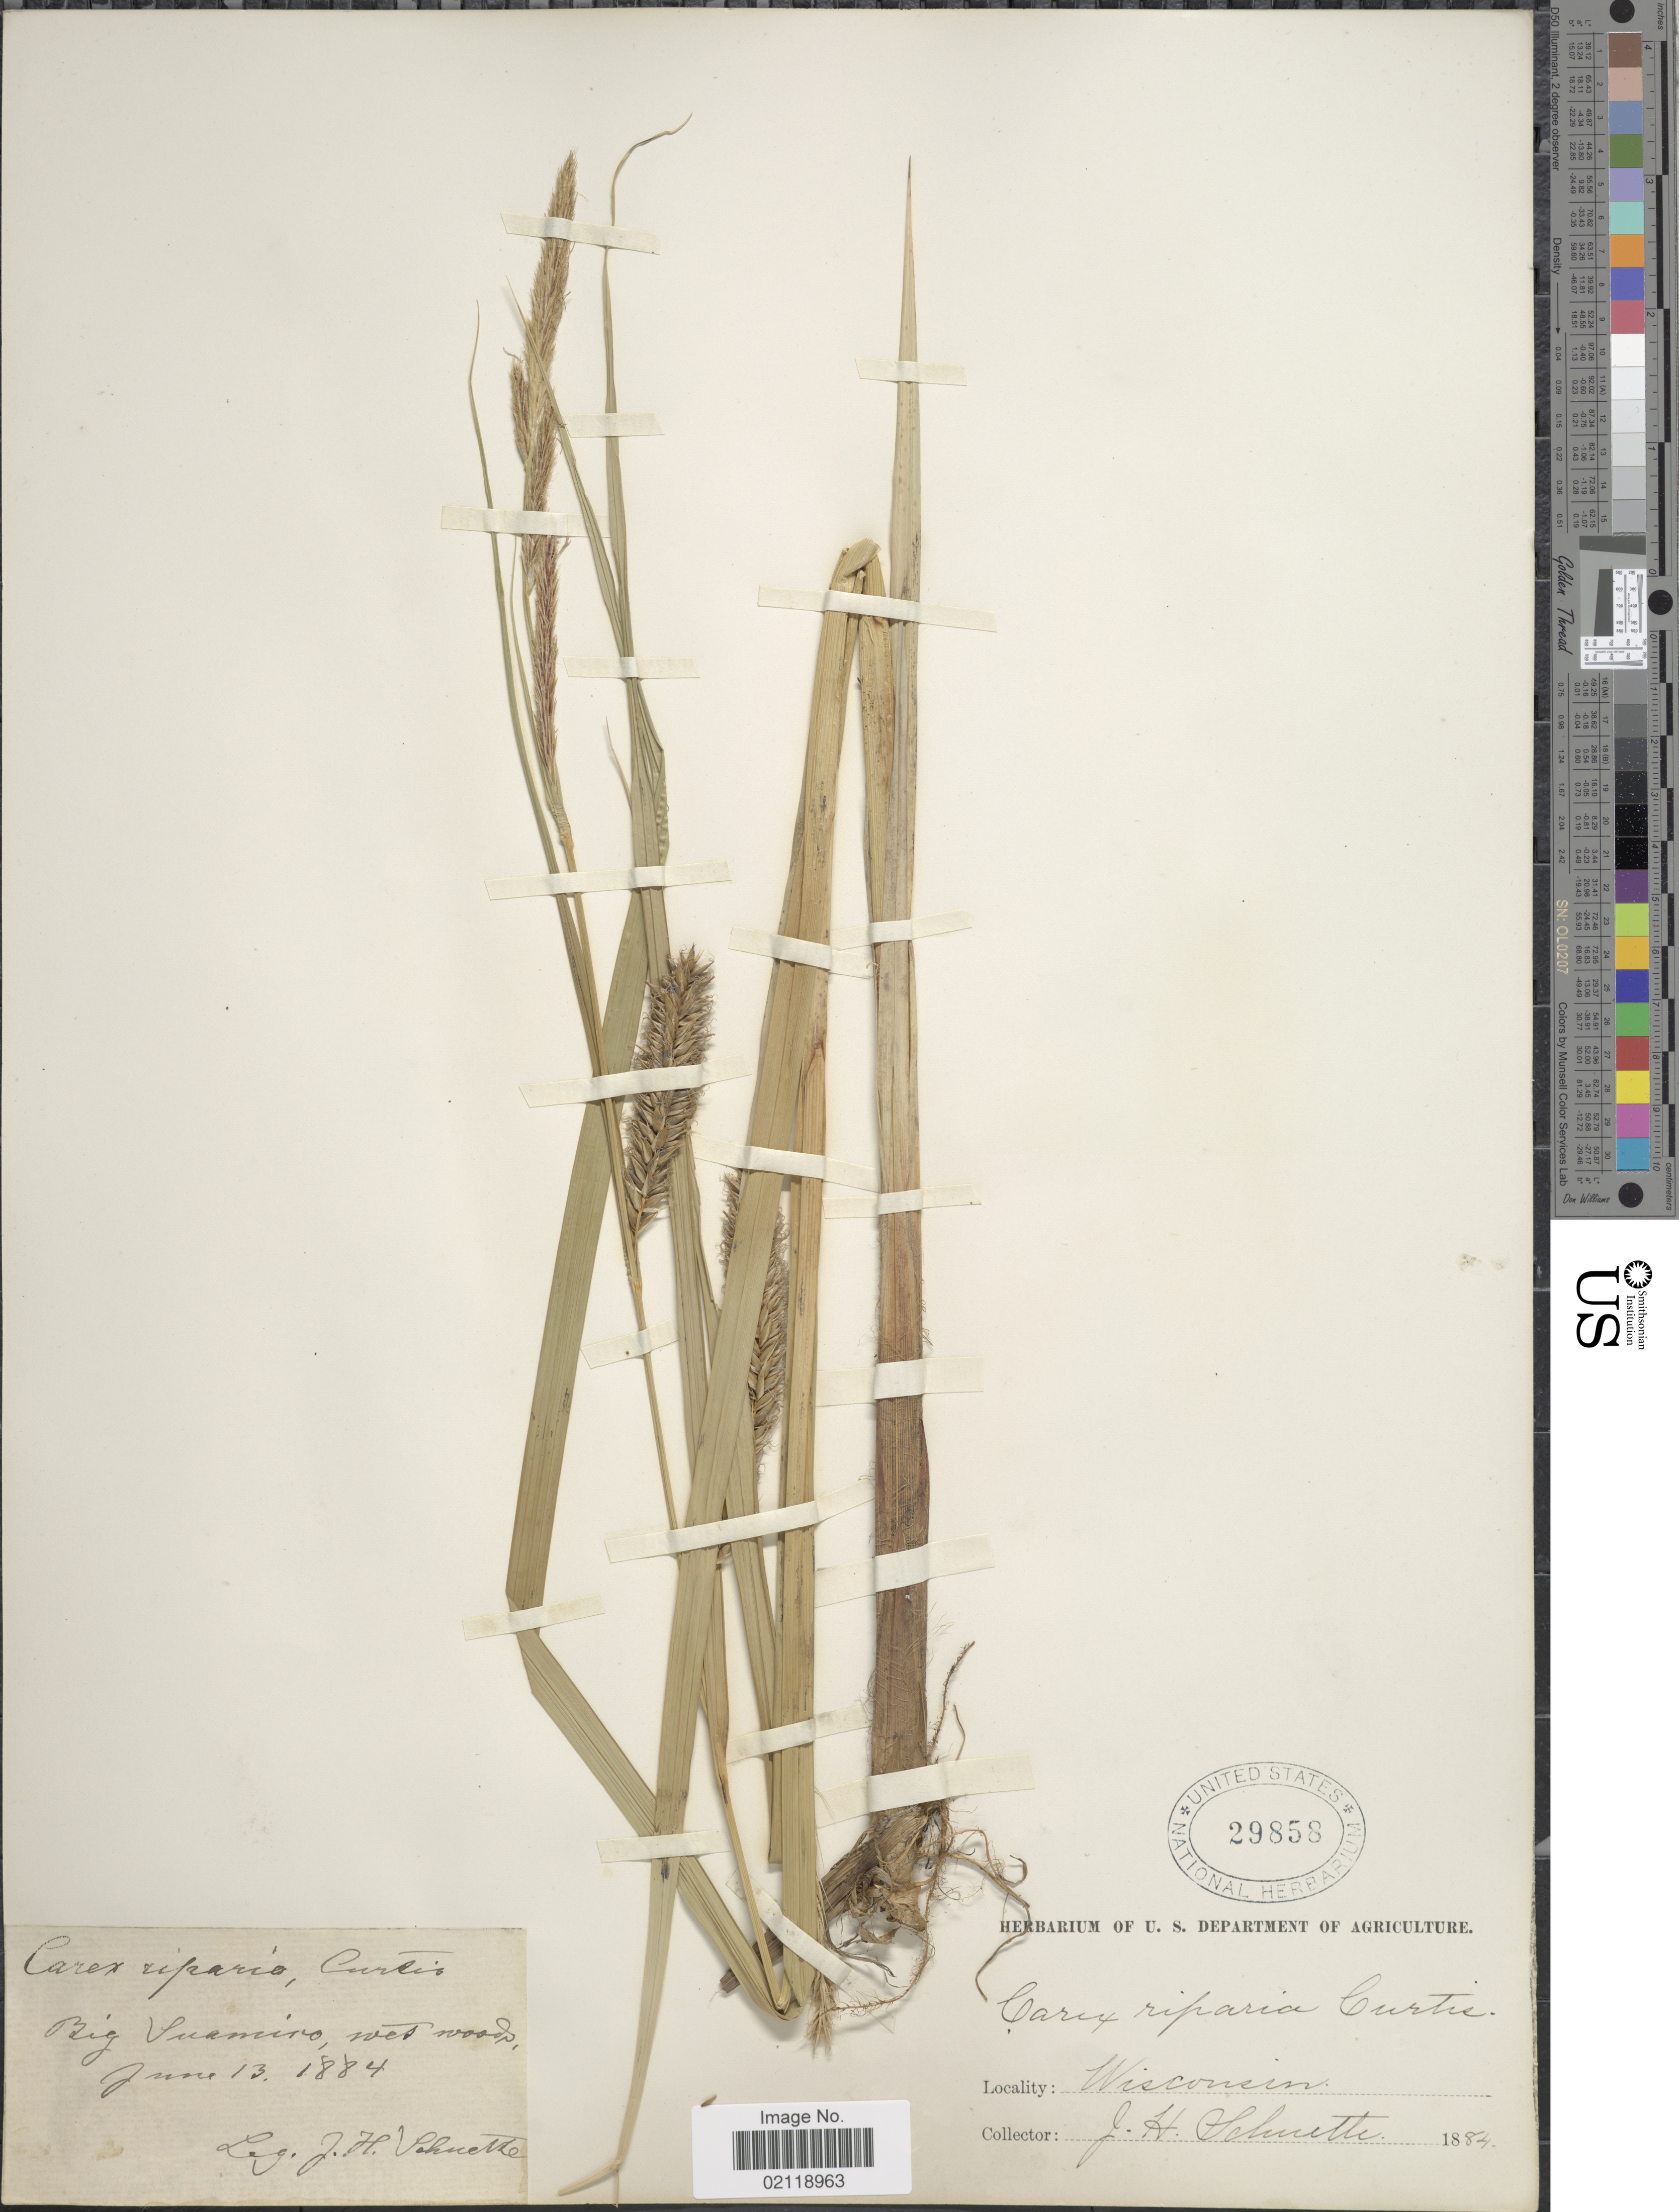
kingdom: Plantae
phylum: Tracheophyta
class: Liliopsida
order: Poales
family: Cyperaceae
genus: Carex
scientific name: Carex lacustris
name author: Willd.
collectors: J. H. Schuette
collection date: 1884-06-13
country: United States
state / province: Wisconsin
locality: Big Suamico wet woods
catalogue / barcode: US 29858